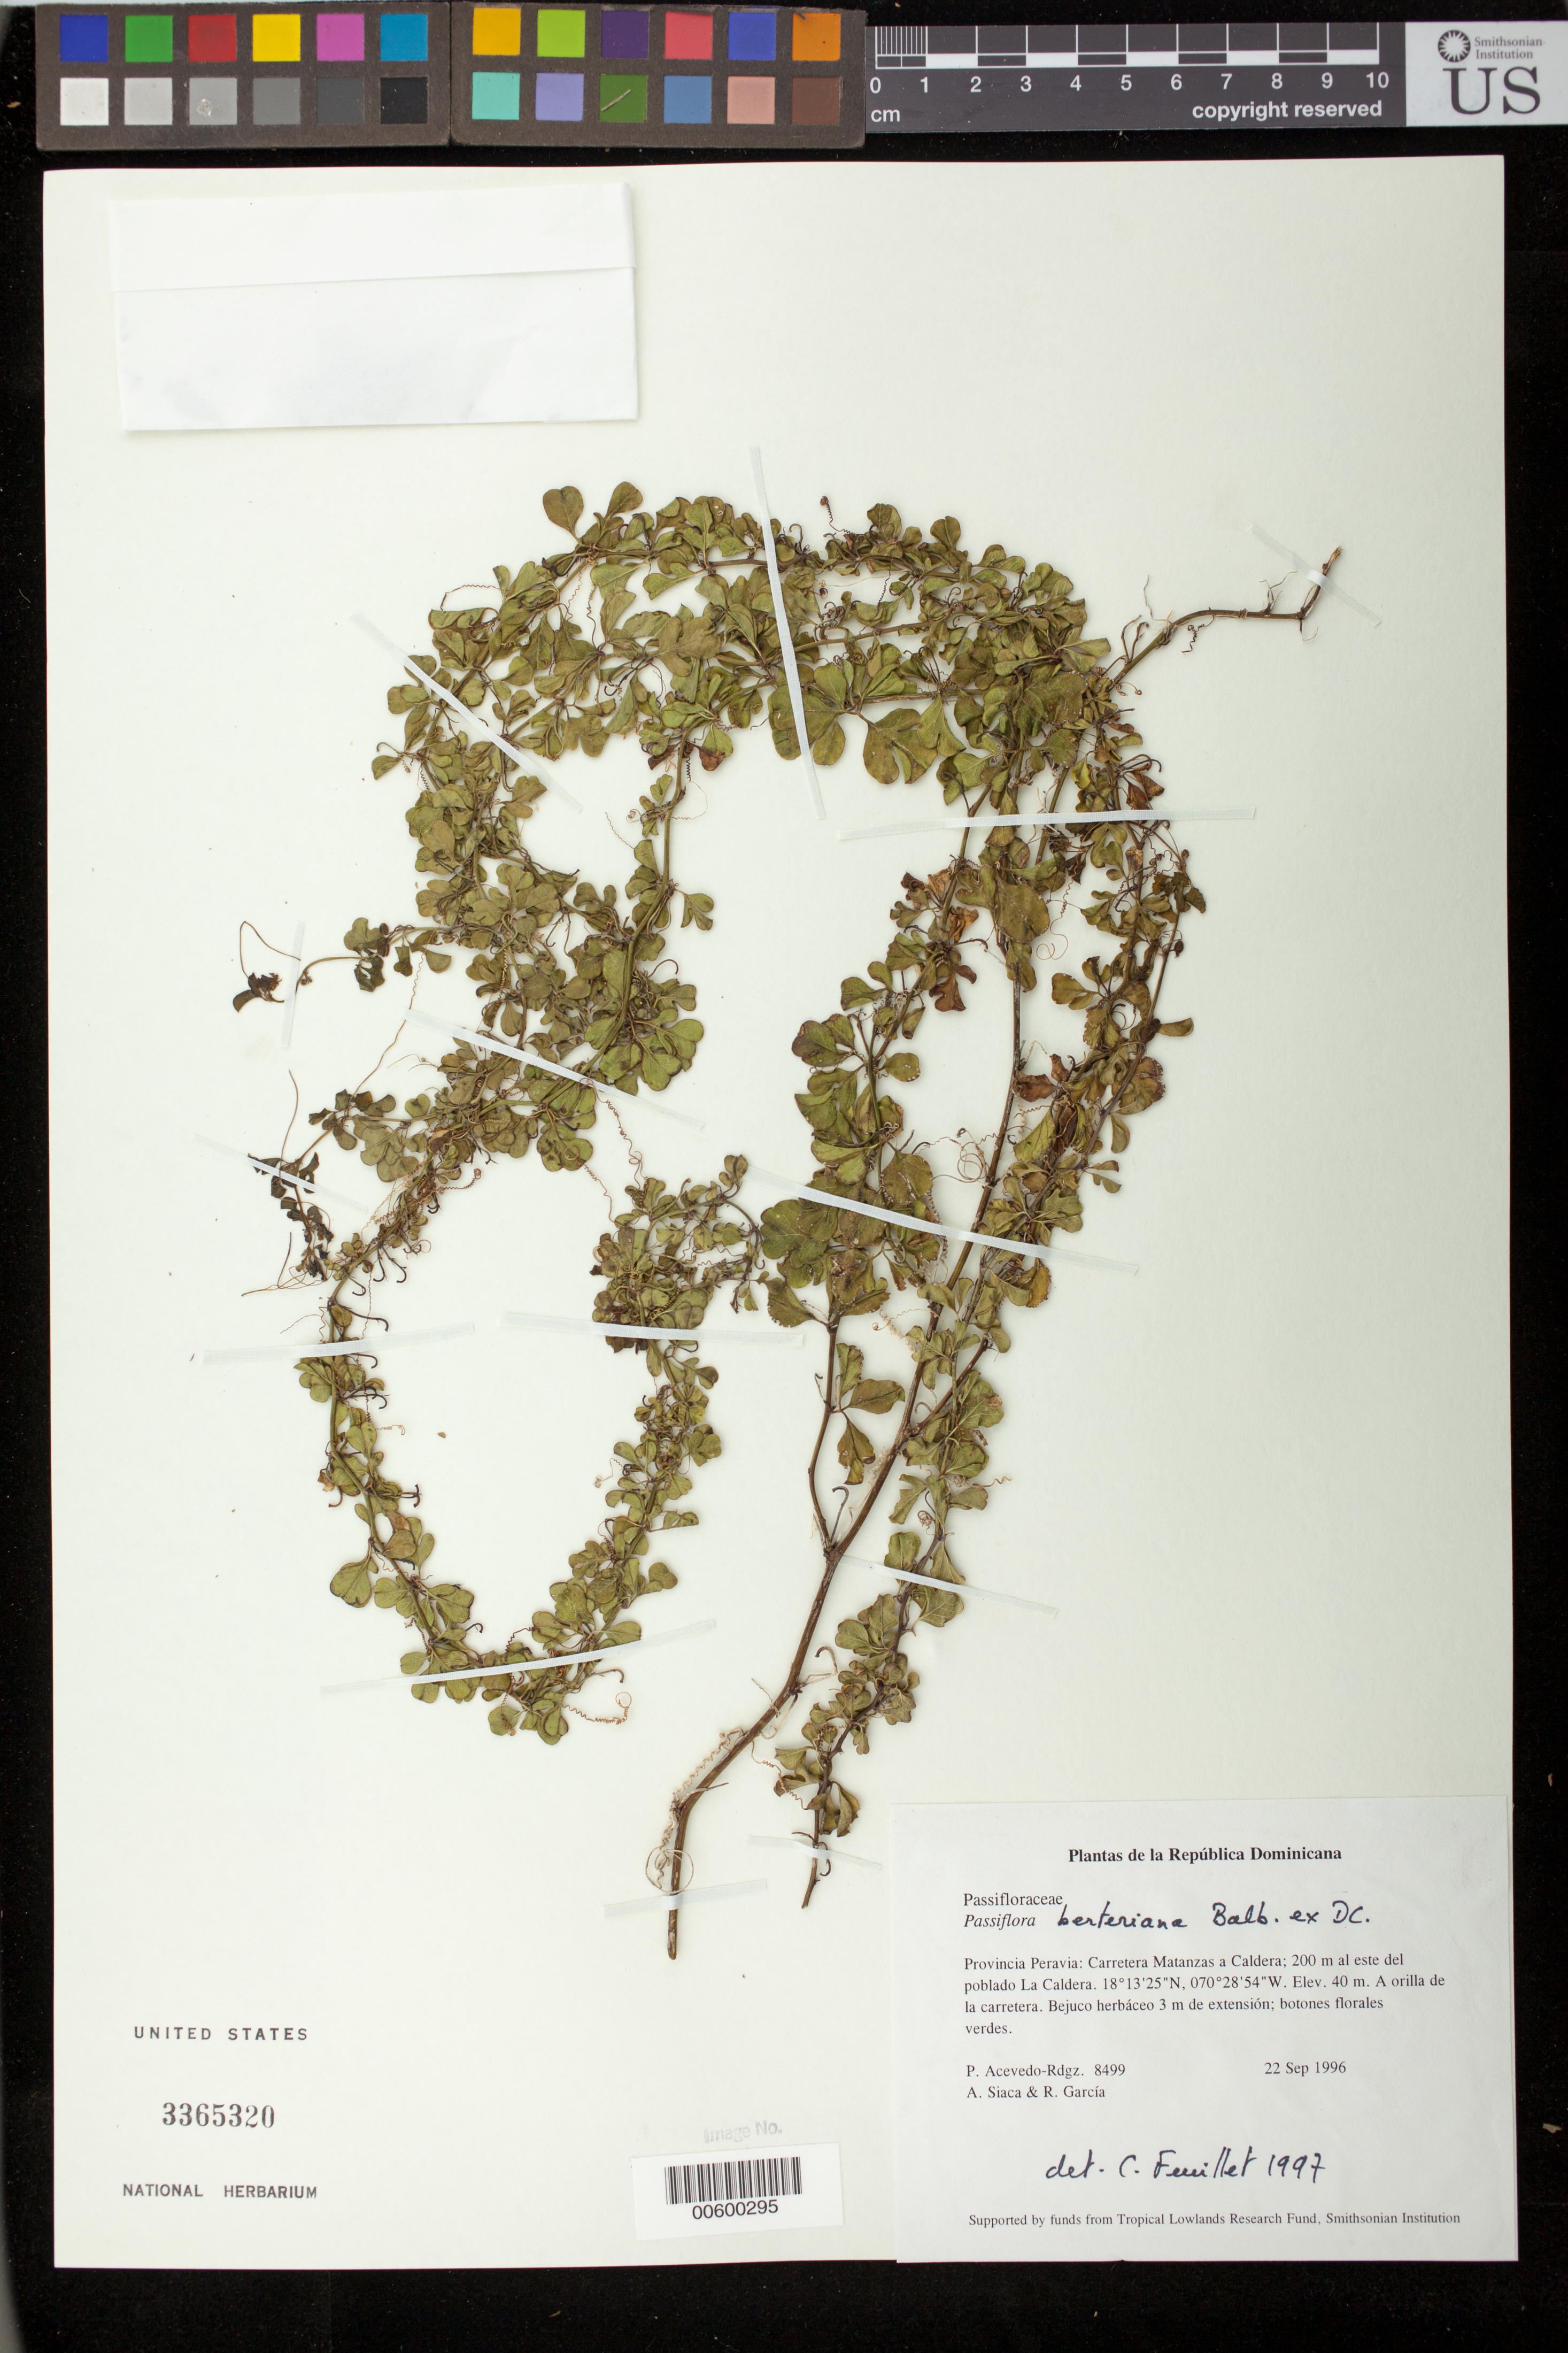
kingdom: Plantae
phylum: Tracheophyta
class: Magnoliopsida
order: Malpighiales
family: Passifloraceae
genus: Passiflora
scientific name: Passiflora sp.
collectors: P. Acevedo-Rodr., A. Siaca & R. G. García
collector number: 8499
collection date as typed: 22 Sep 1996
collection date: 1996-09-22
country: Dominican Republic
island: Hispaniola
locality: Provincia Peravia: Carretera Matanzas a Caldera; 200 m al este del poblado La Caldera.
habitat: A orilla de la carretera.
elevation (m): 40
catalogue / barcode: US 3365320